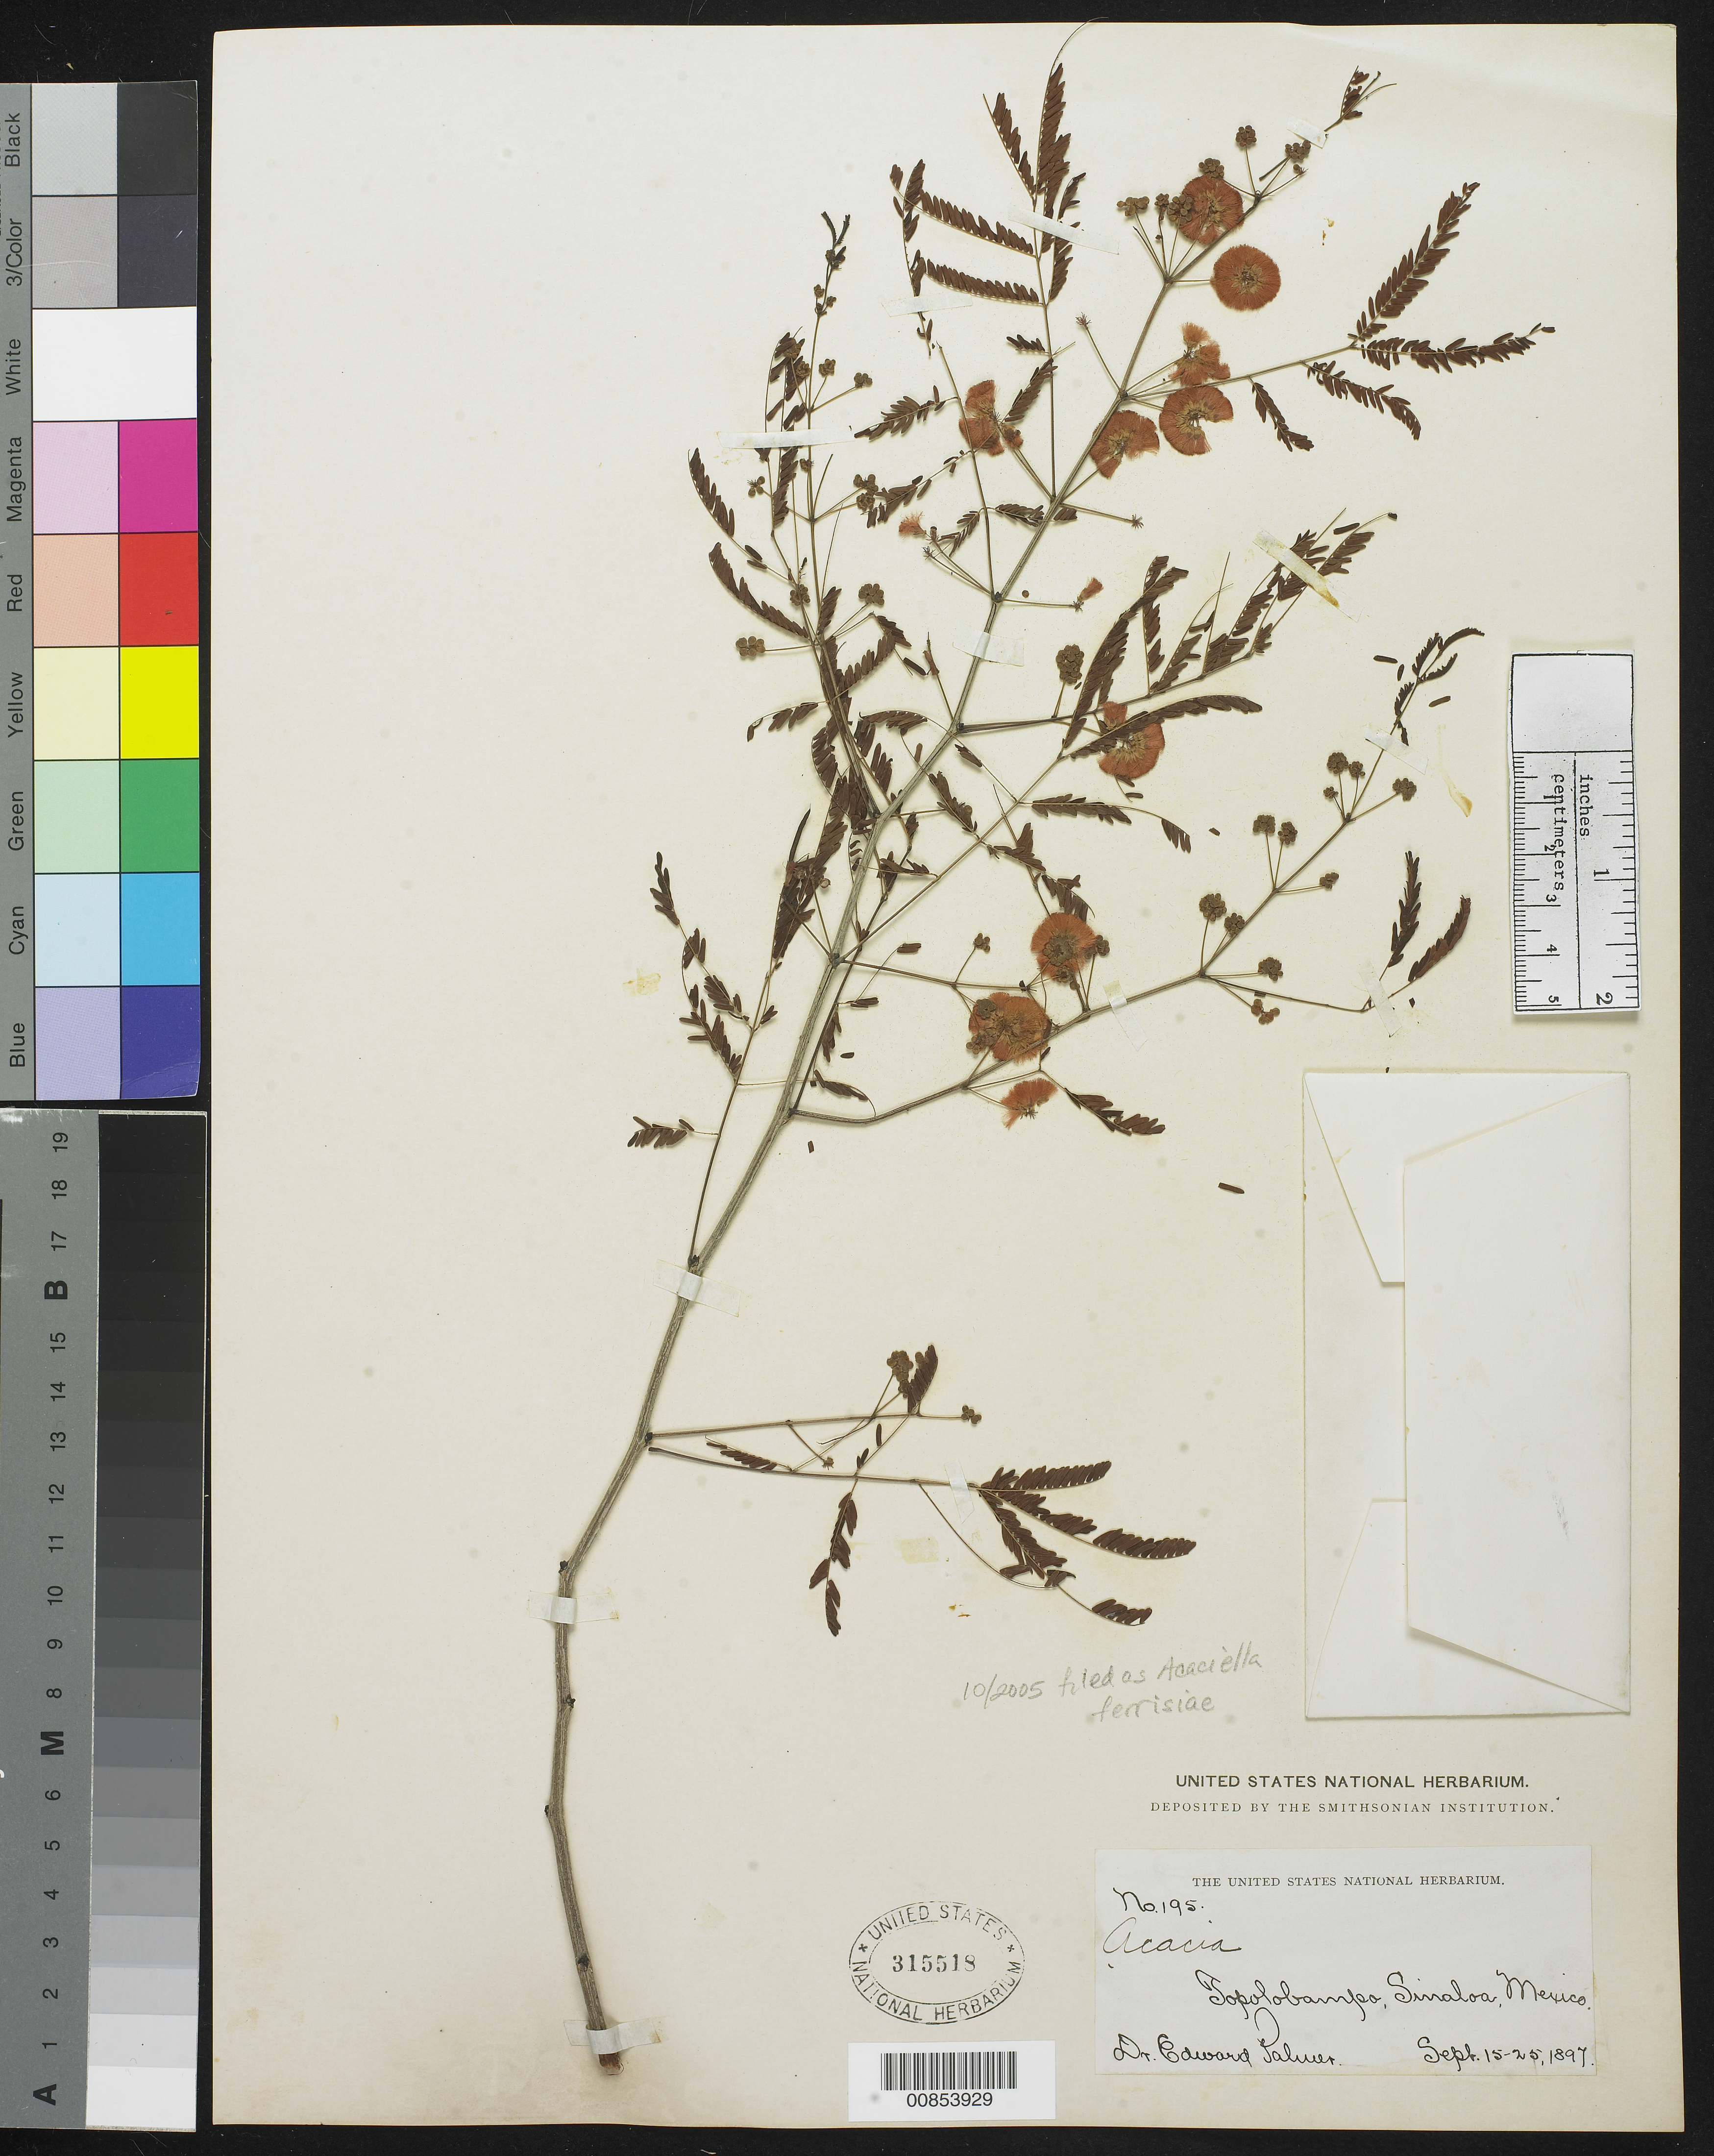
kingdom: Plantae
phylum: Tracheophyta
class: Magnoliopsida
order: Fabales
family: Fabaceae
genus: Acaciella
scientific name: Acaciella ferrisiae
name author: Britton & Rose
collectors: E. Palmer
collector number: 195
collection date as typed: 15 Sep 1897 to 25 Sep 1897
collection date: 1897-09-15/1897-09-25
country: Mexico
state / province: Sinaloa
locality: Topolobampo, Sinaloa.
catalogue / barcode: US 315518